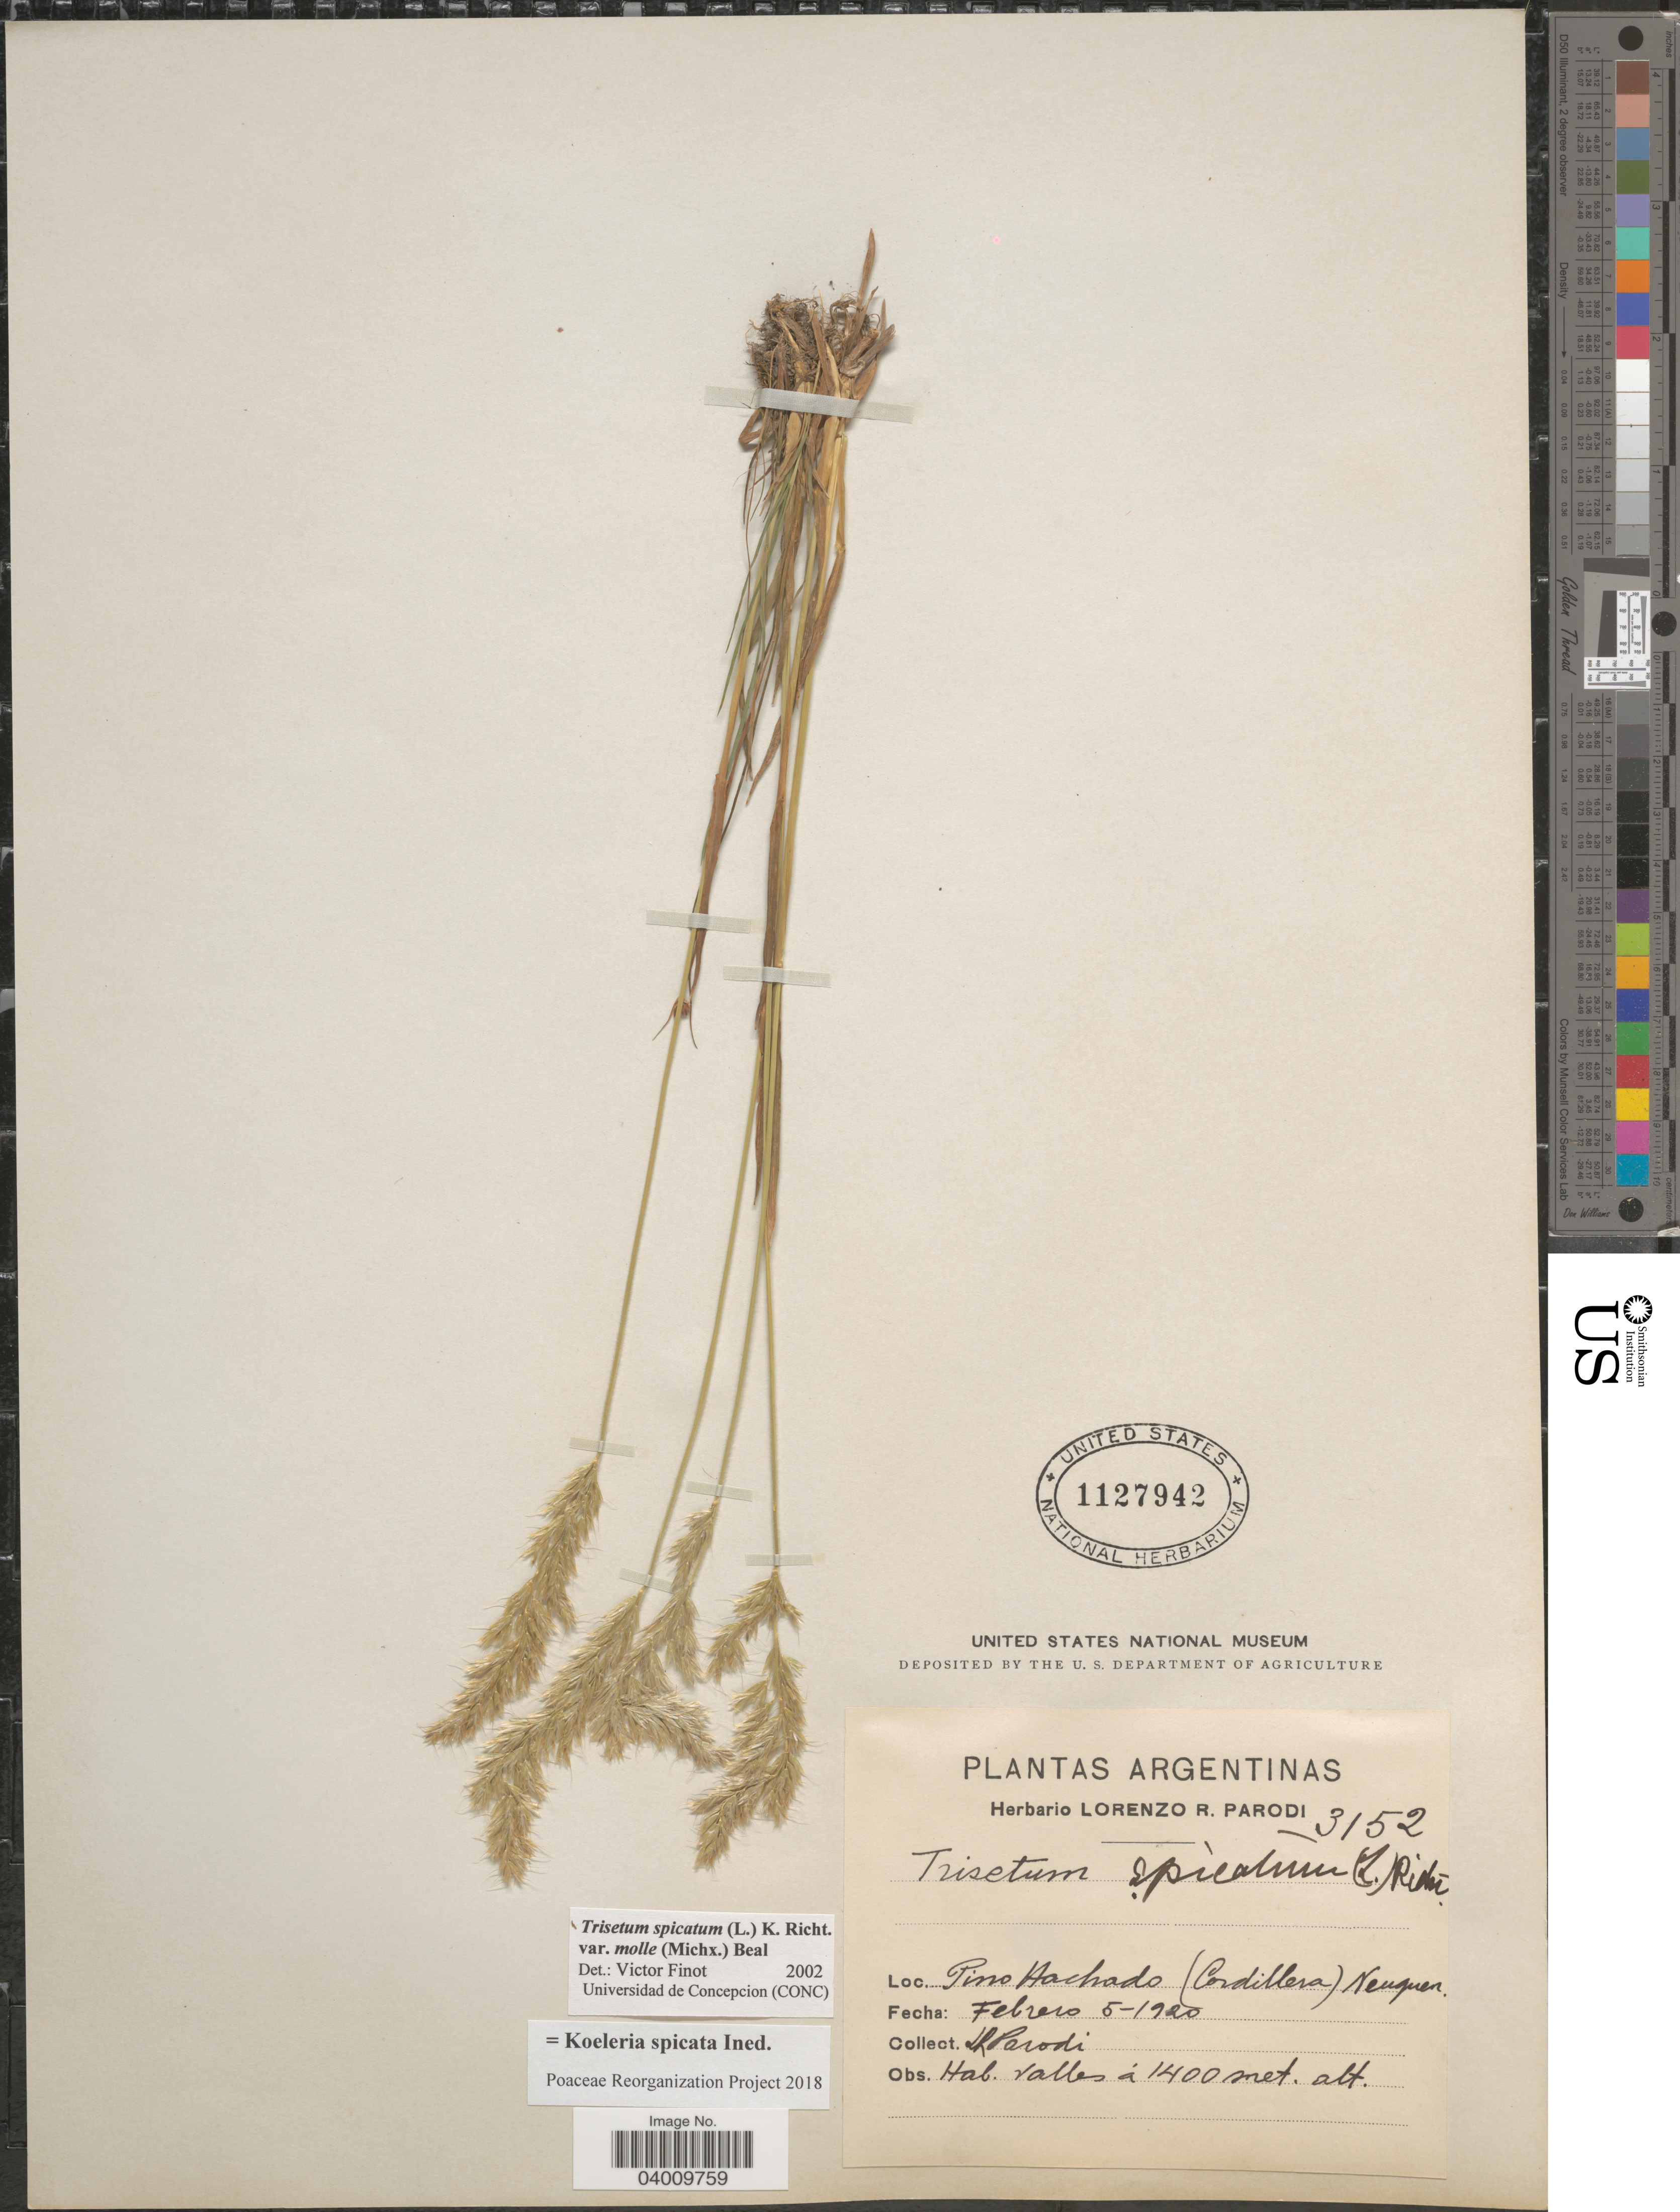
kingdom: Plantae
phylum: Tracheophyta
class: Liliopsida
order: Poales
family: Poaceae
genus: Koeleria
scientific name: Koeleria spicata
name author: (L.) Barberá et al.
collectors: L. R. Parodi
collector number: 3152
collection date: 1920-02-05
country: Argentina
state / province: Neuquen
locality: Pino Hachado (Cordillera) Neuquen.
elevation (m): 1400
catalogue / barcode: US 1127942